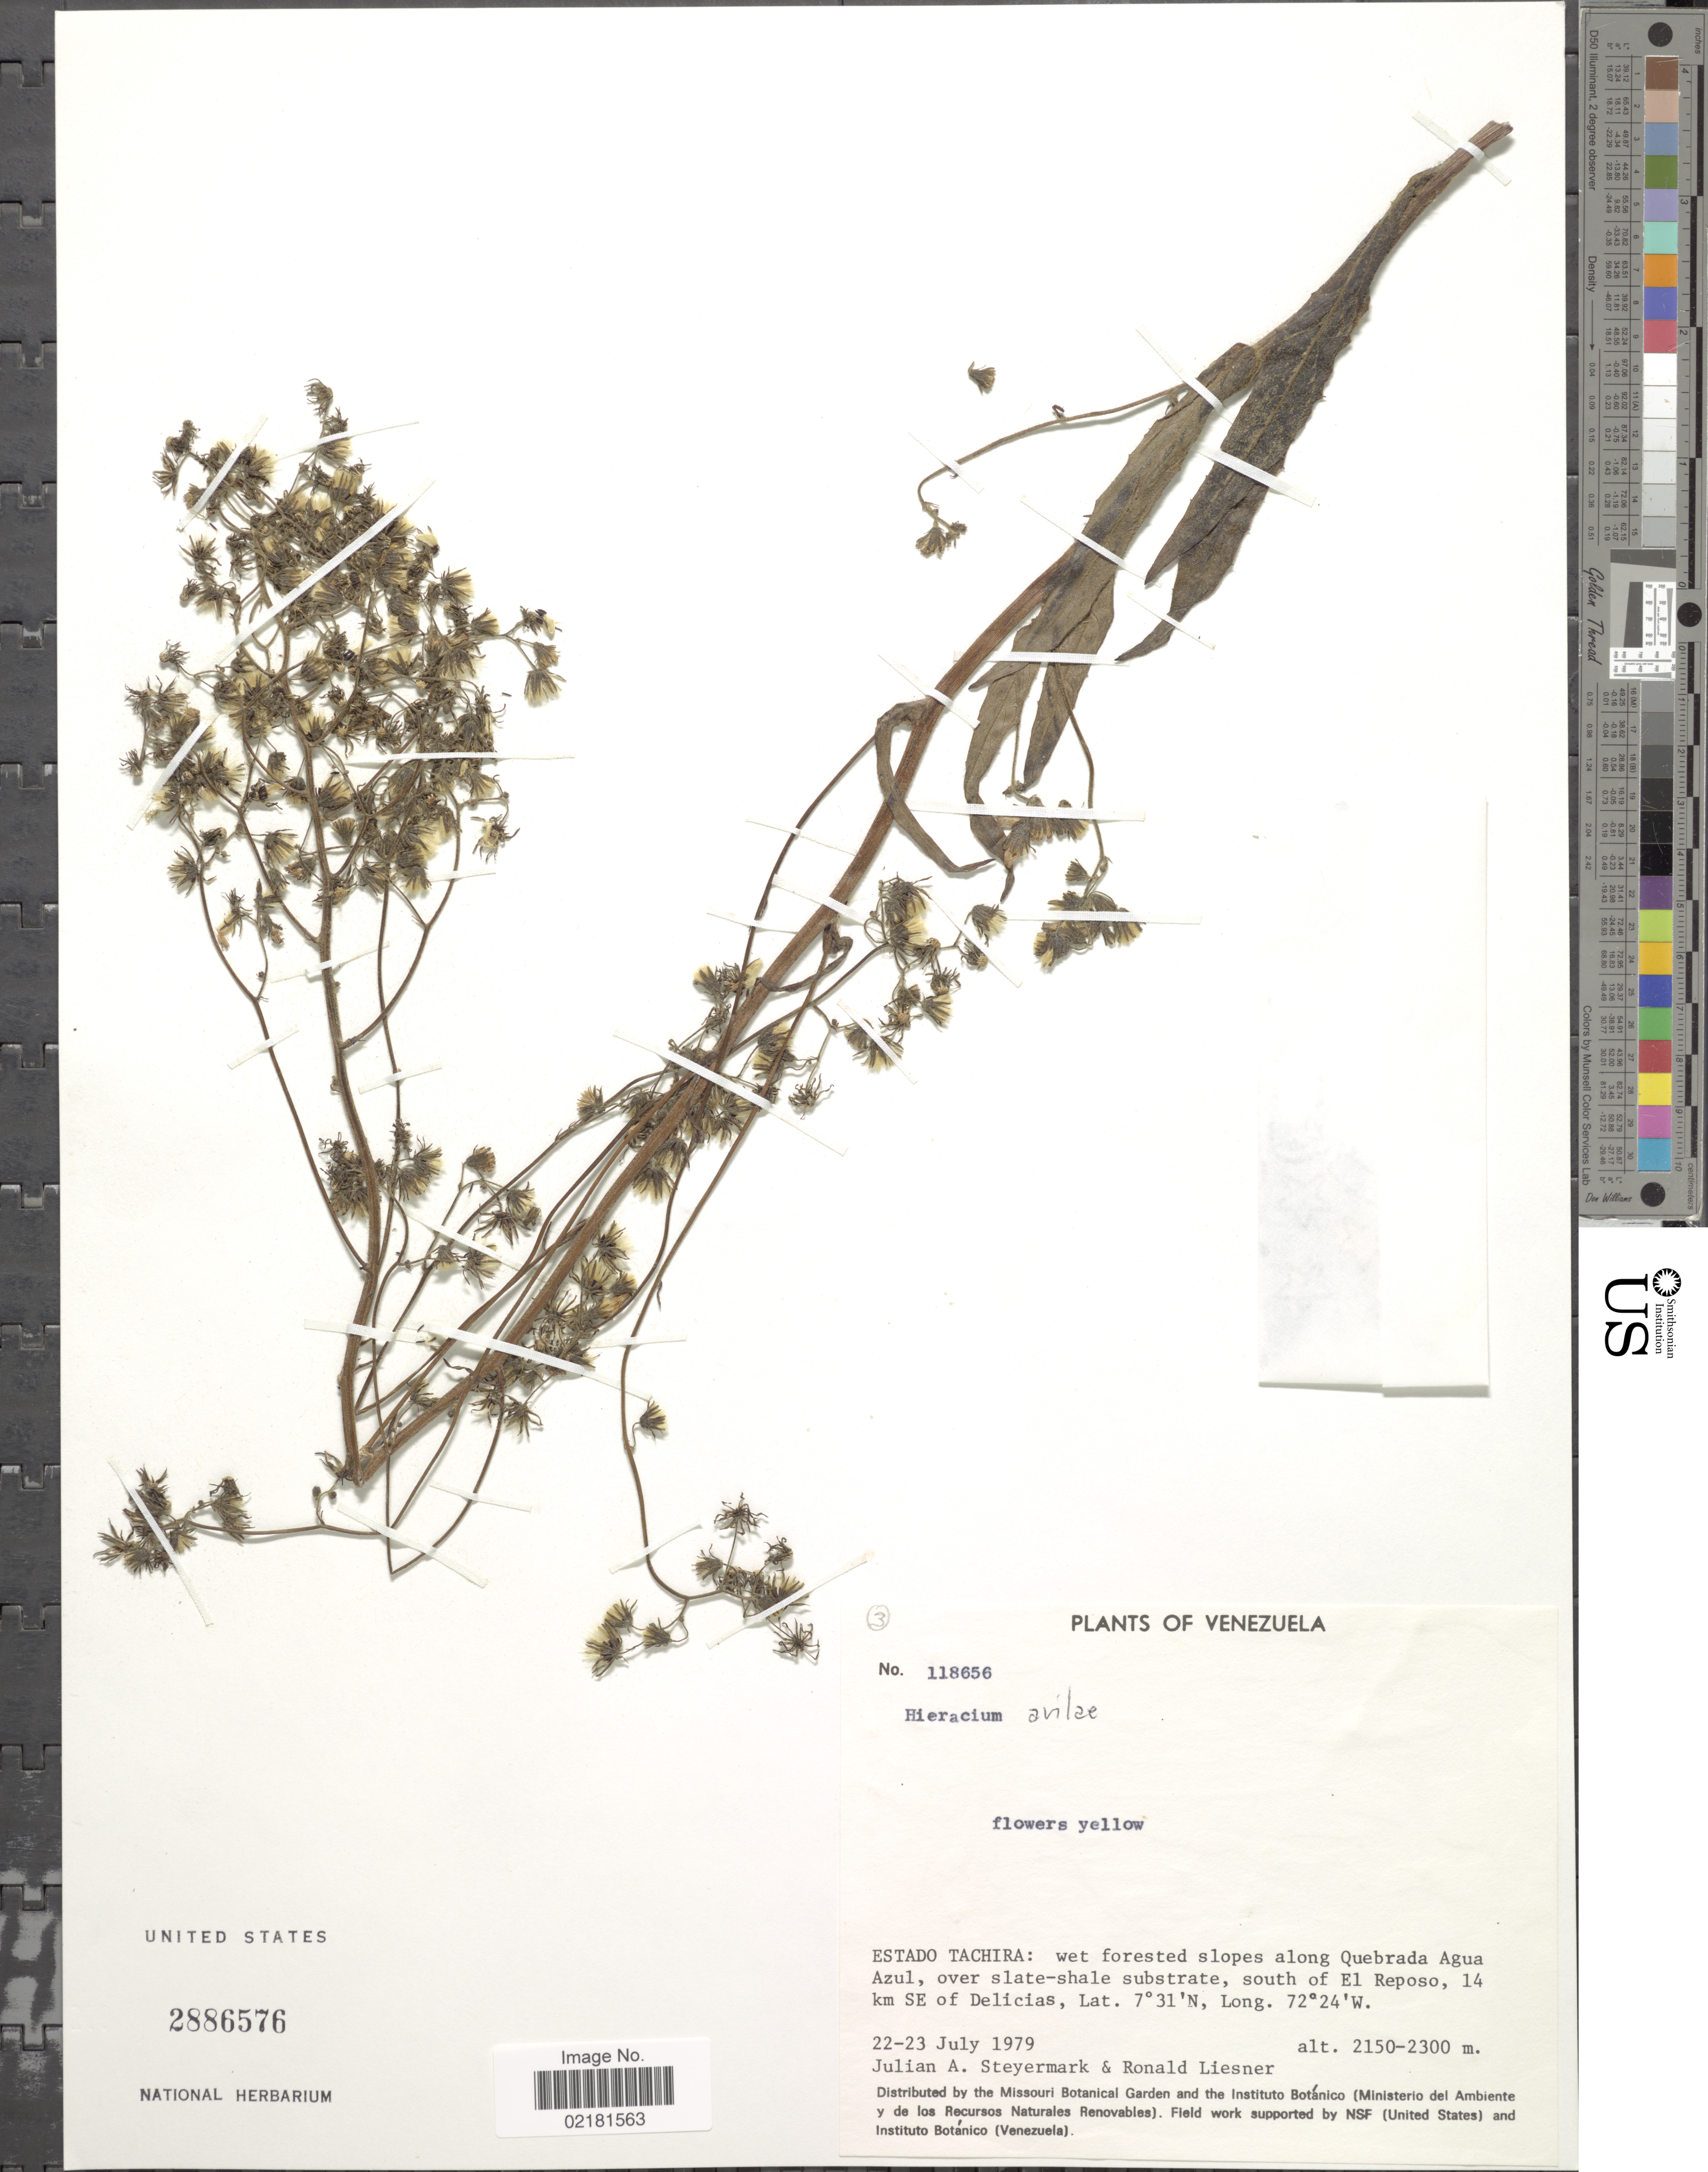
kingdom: Plantae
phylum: Tracheophyta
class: Magnoliopsida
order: Asterales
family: Asteraceae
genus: Hieracium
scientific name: Hieracium avilae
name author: Kunth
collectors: J. Steyermark & R. L. Liesner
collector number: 118656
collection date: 1979-07-22/1979-07-23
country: Venezuela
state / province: Tachira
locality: Wet forested slopes along Quebrada Agua Azul, over-slate-shale substrate, south of El Reposo, 14 km SE of Delicias.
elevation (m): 2150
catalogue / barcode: US 2886576